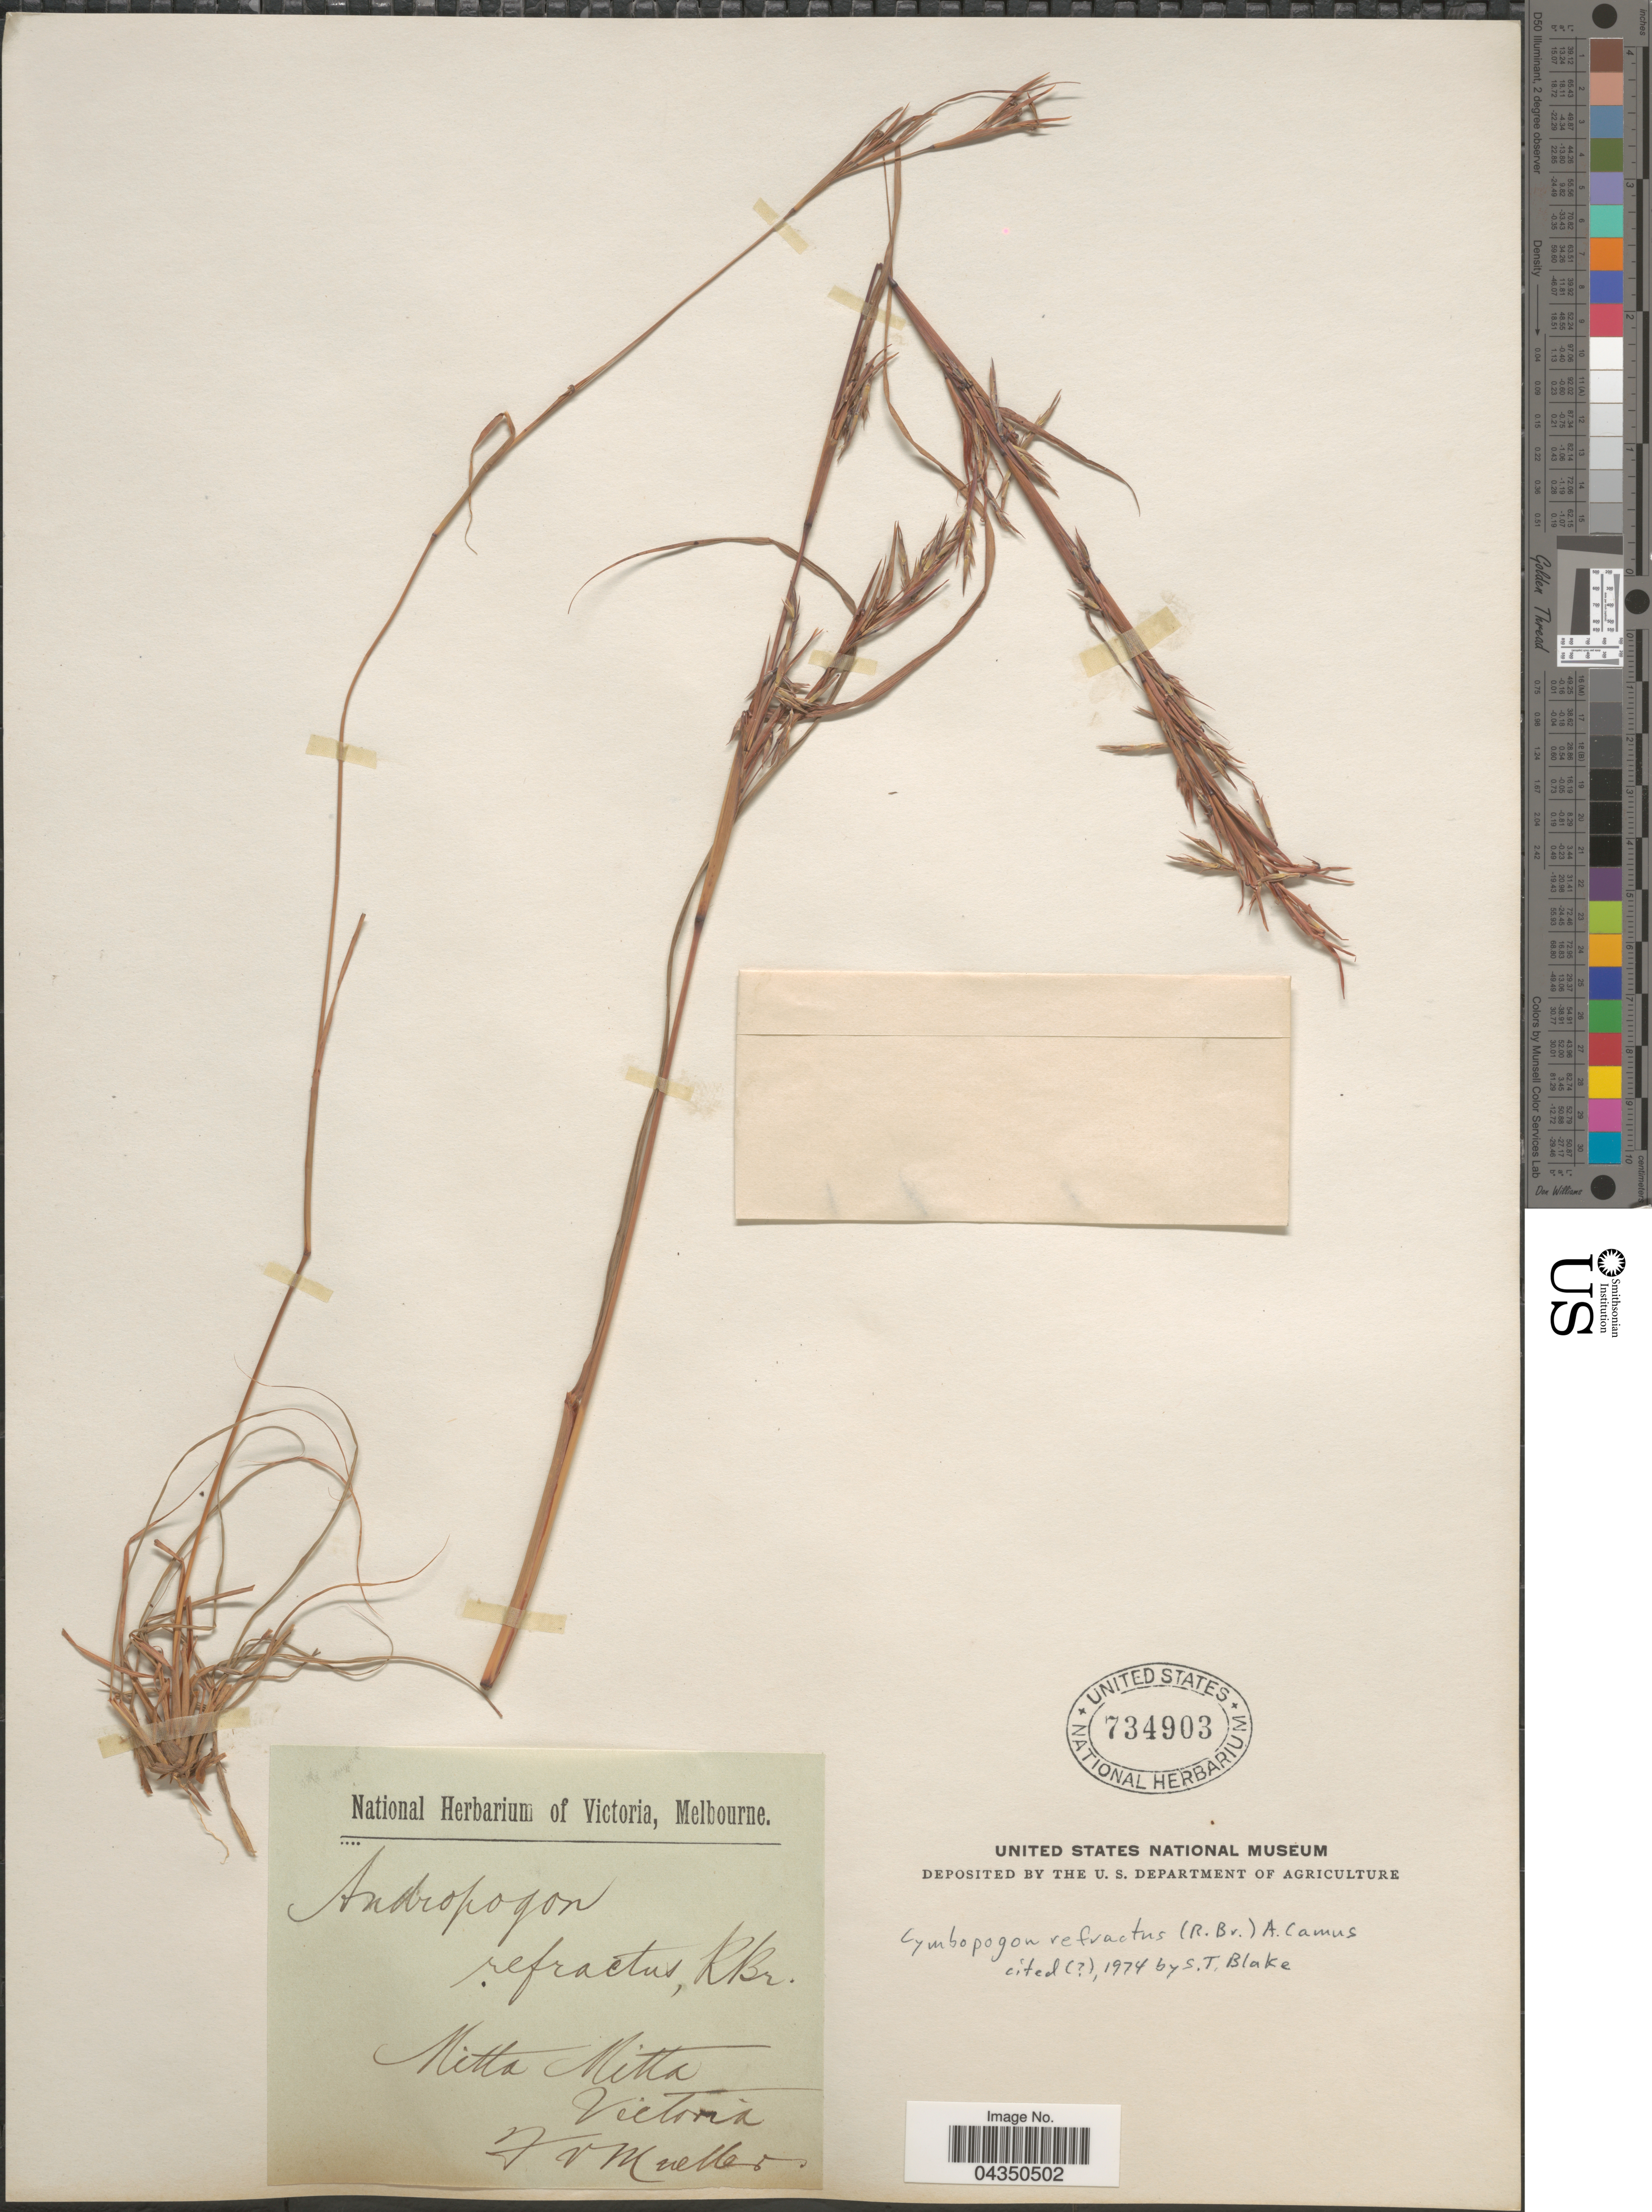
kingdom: Plantae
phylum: Tracheophyta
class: Liliopsida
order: Poales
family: Poaceae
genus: Cymbopogon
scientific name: Cymbopogon refractus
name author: (R. Br.) A. Camus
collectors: F. von Mueller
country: Australia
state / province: Victoria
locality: Mitta Mitta. Victoria.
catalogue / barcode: US 734903